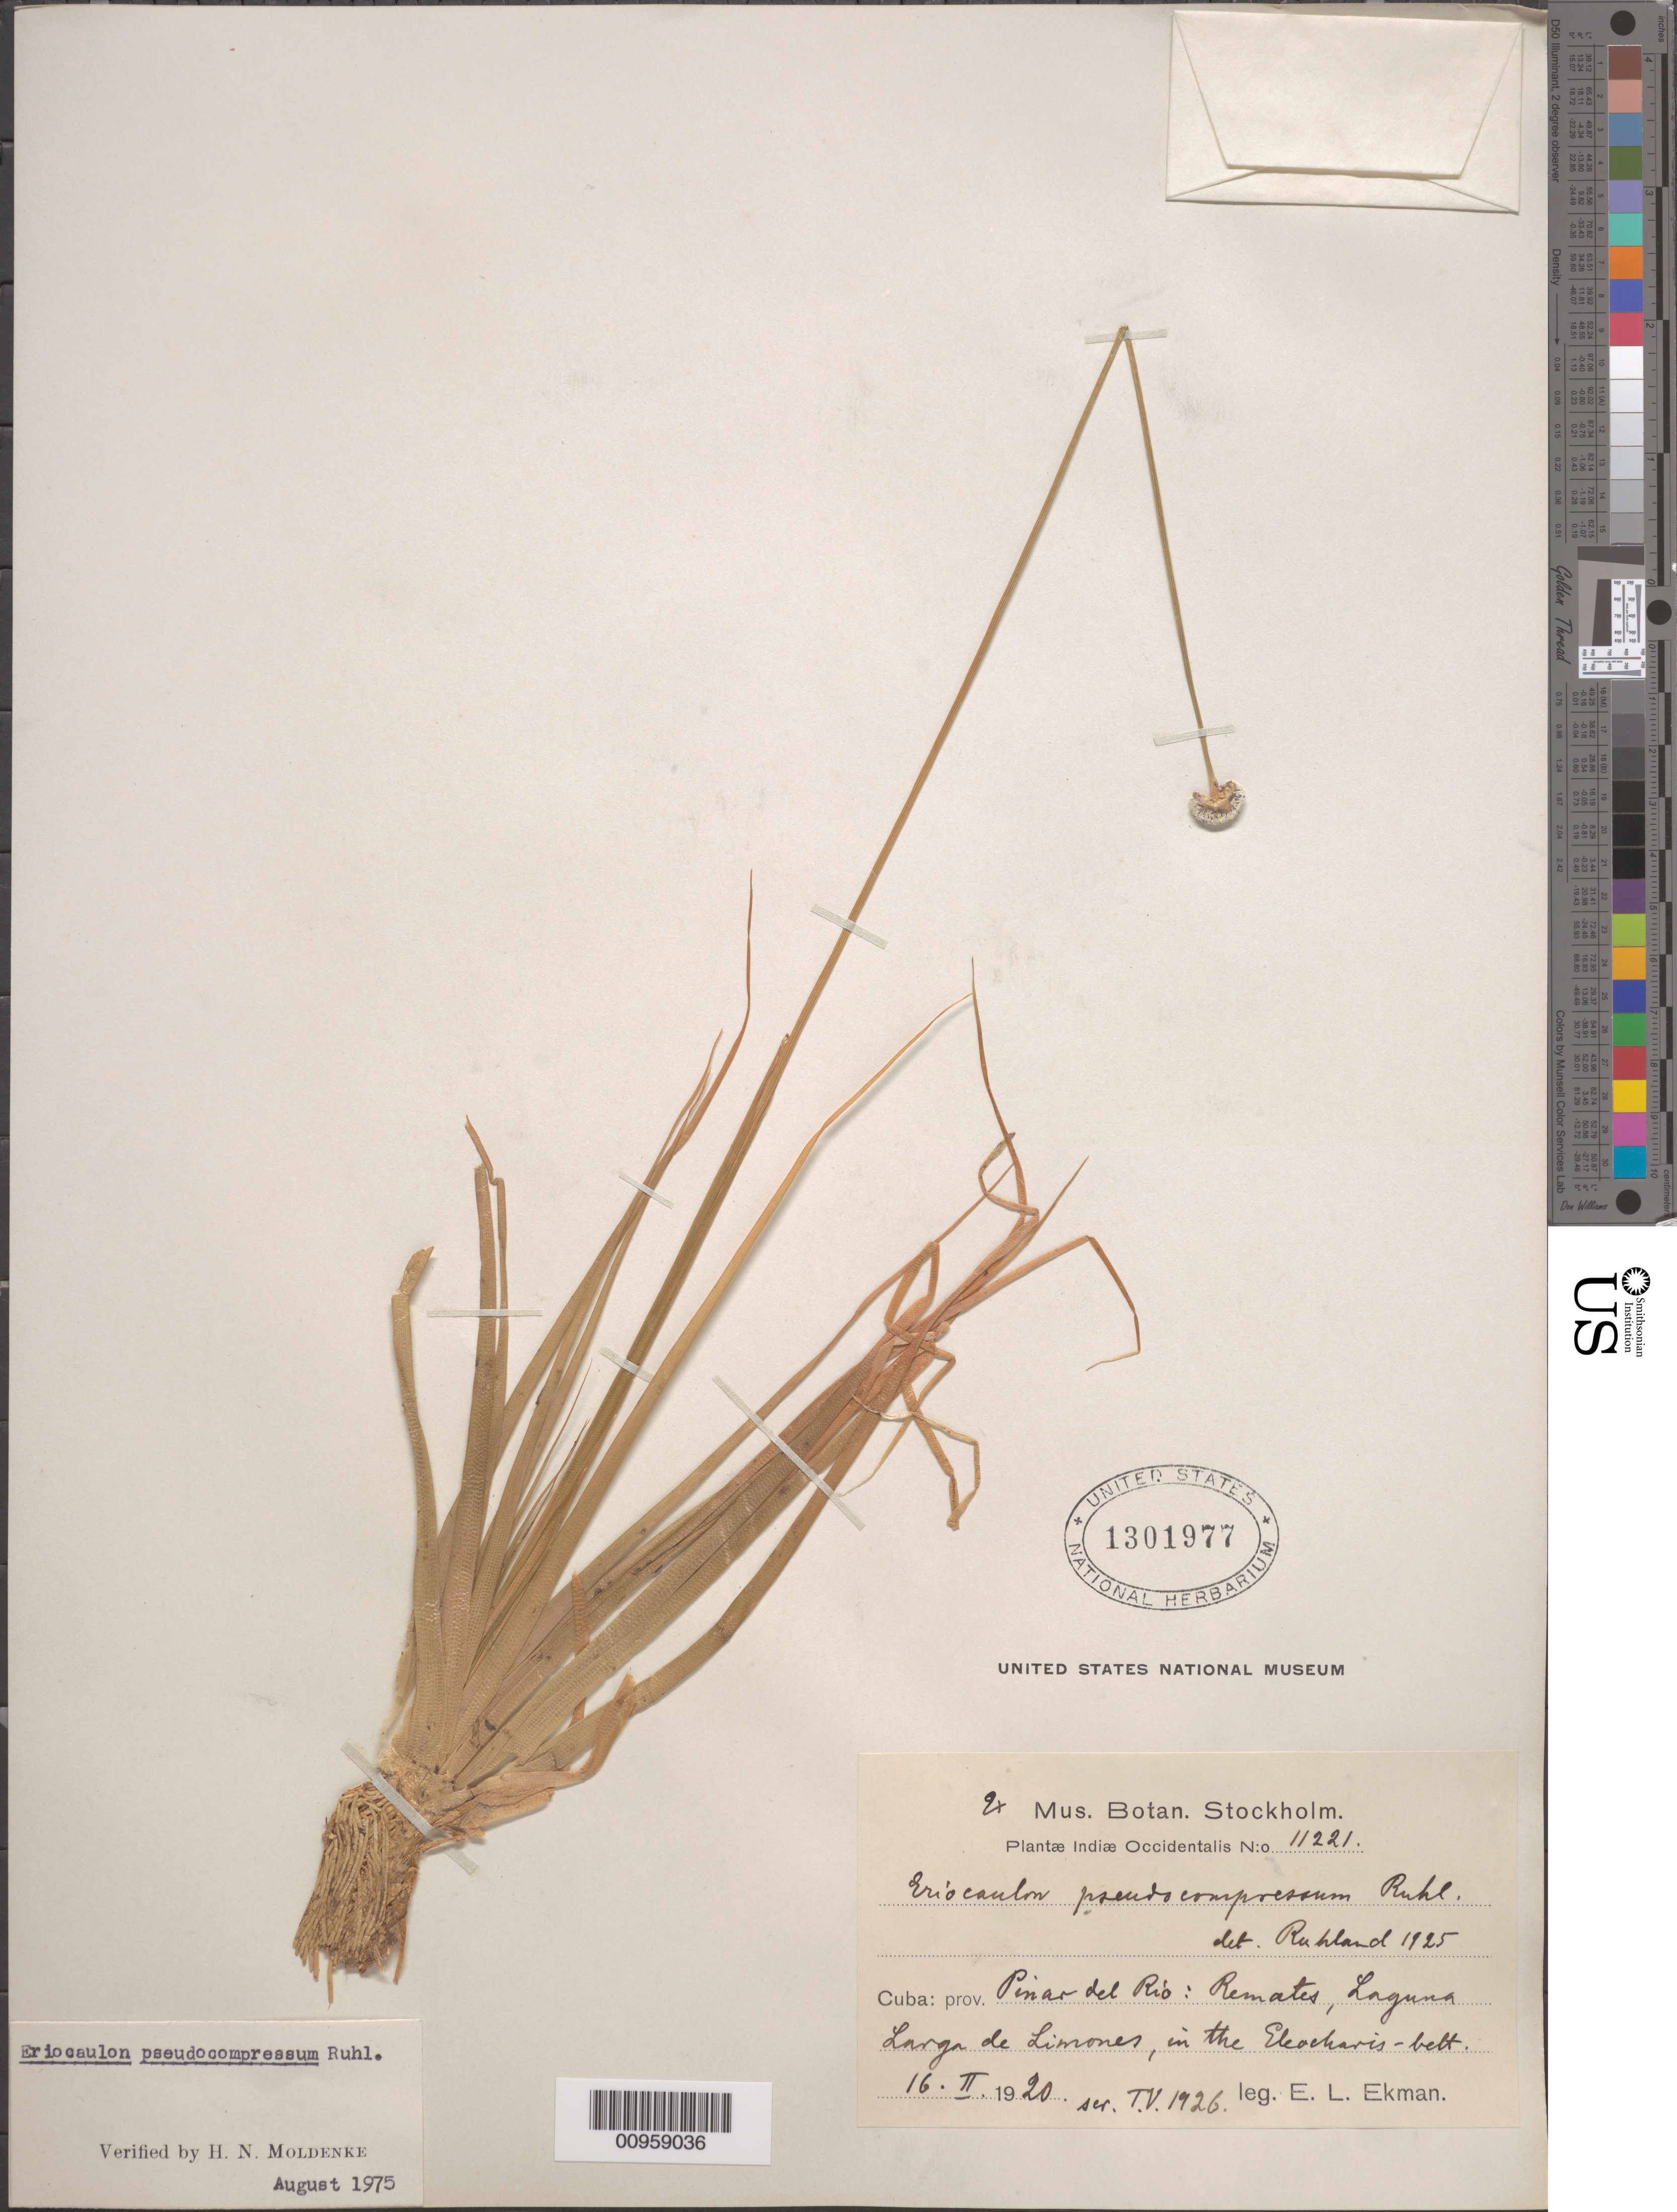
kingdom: Plantae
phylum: Tracheophyta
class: Liliopsida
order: Poales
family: Eriocaulaceae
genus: Eriocaulon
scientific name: Eriocaulon pseudocompressum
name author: Ruhland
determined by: Moldenke, H. N.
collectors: E. L. Ekman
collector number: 11221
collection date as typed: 16 Feb 1920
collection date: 1920-02-16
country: Cuba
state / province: Pinar del Rio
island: Cuba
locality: Remates, Laguna Larga de Limones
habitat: In the Eleocharis belt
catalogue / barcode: US 1301977